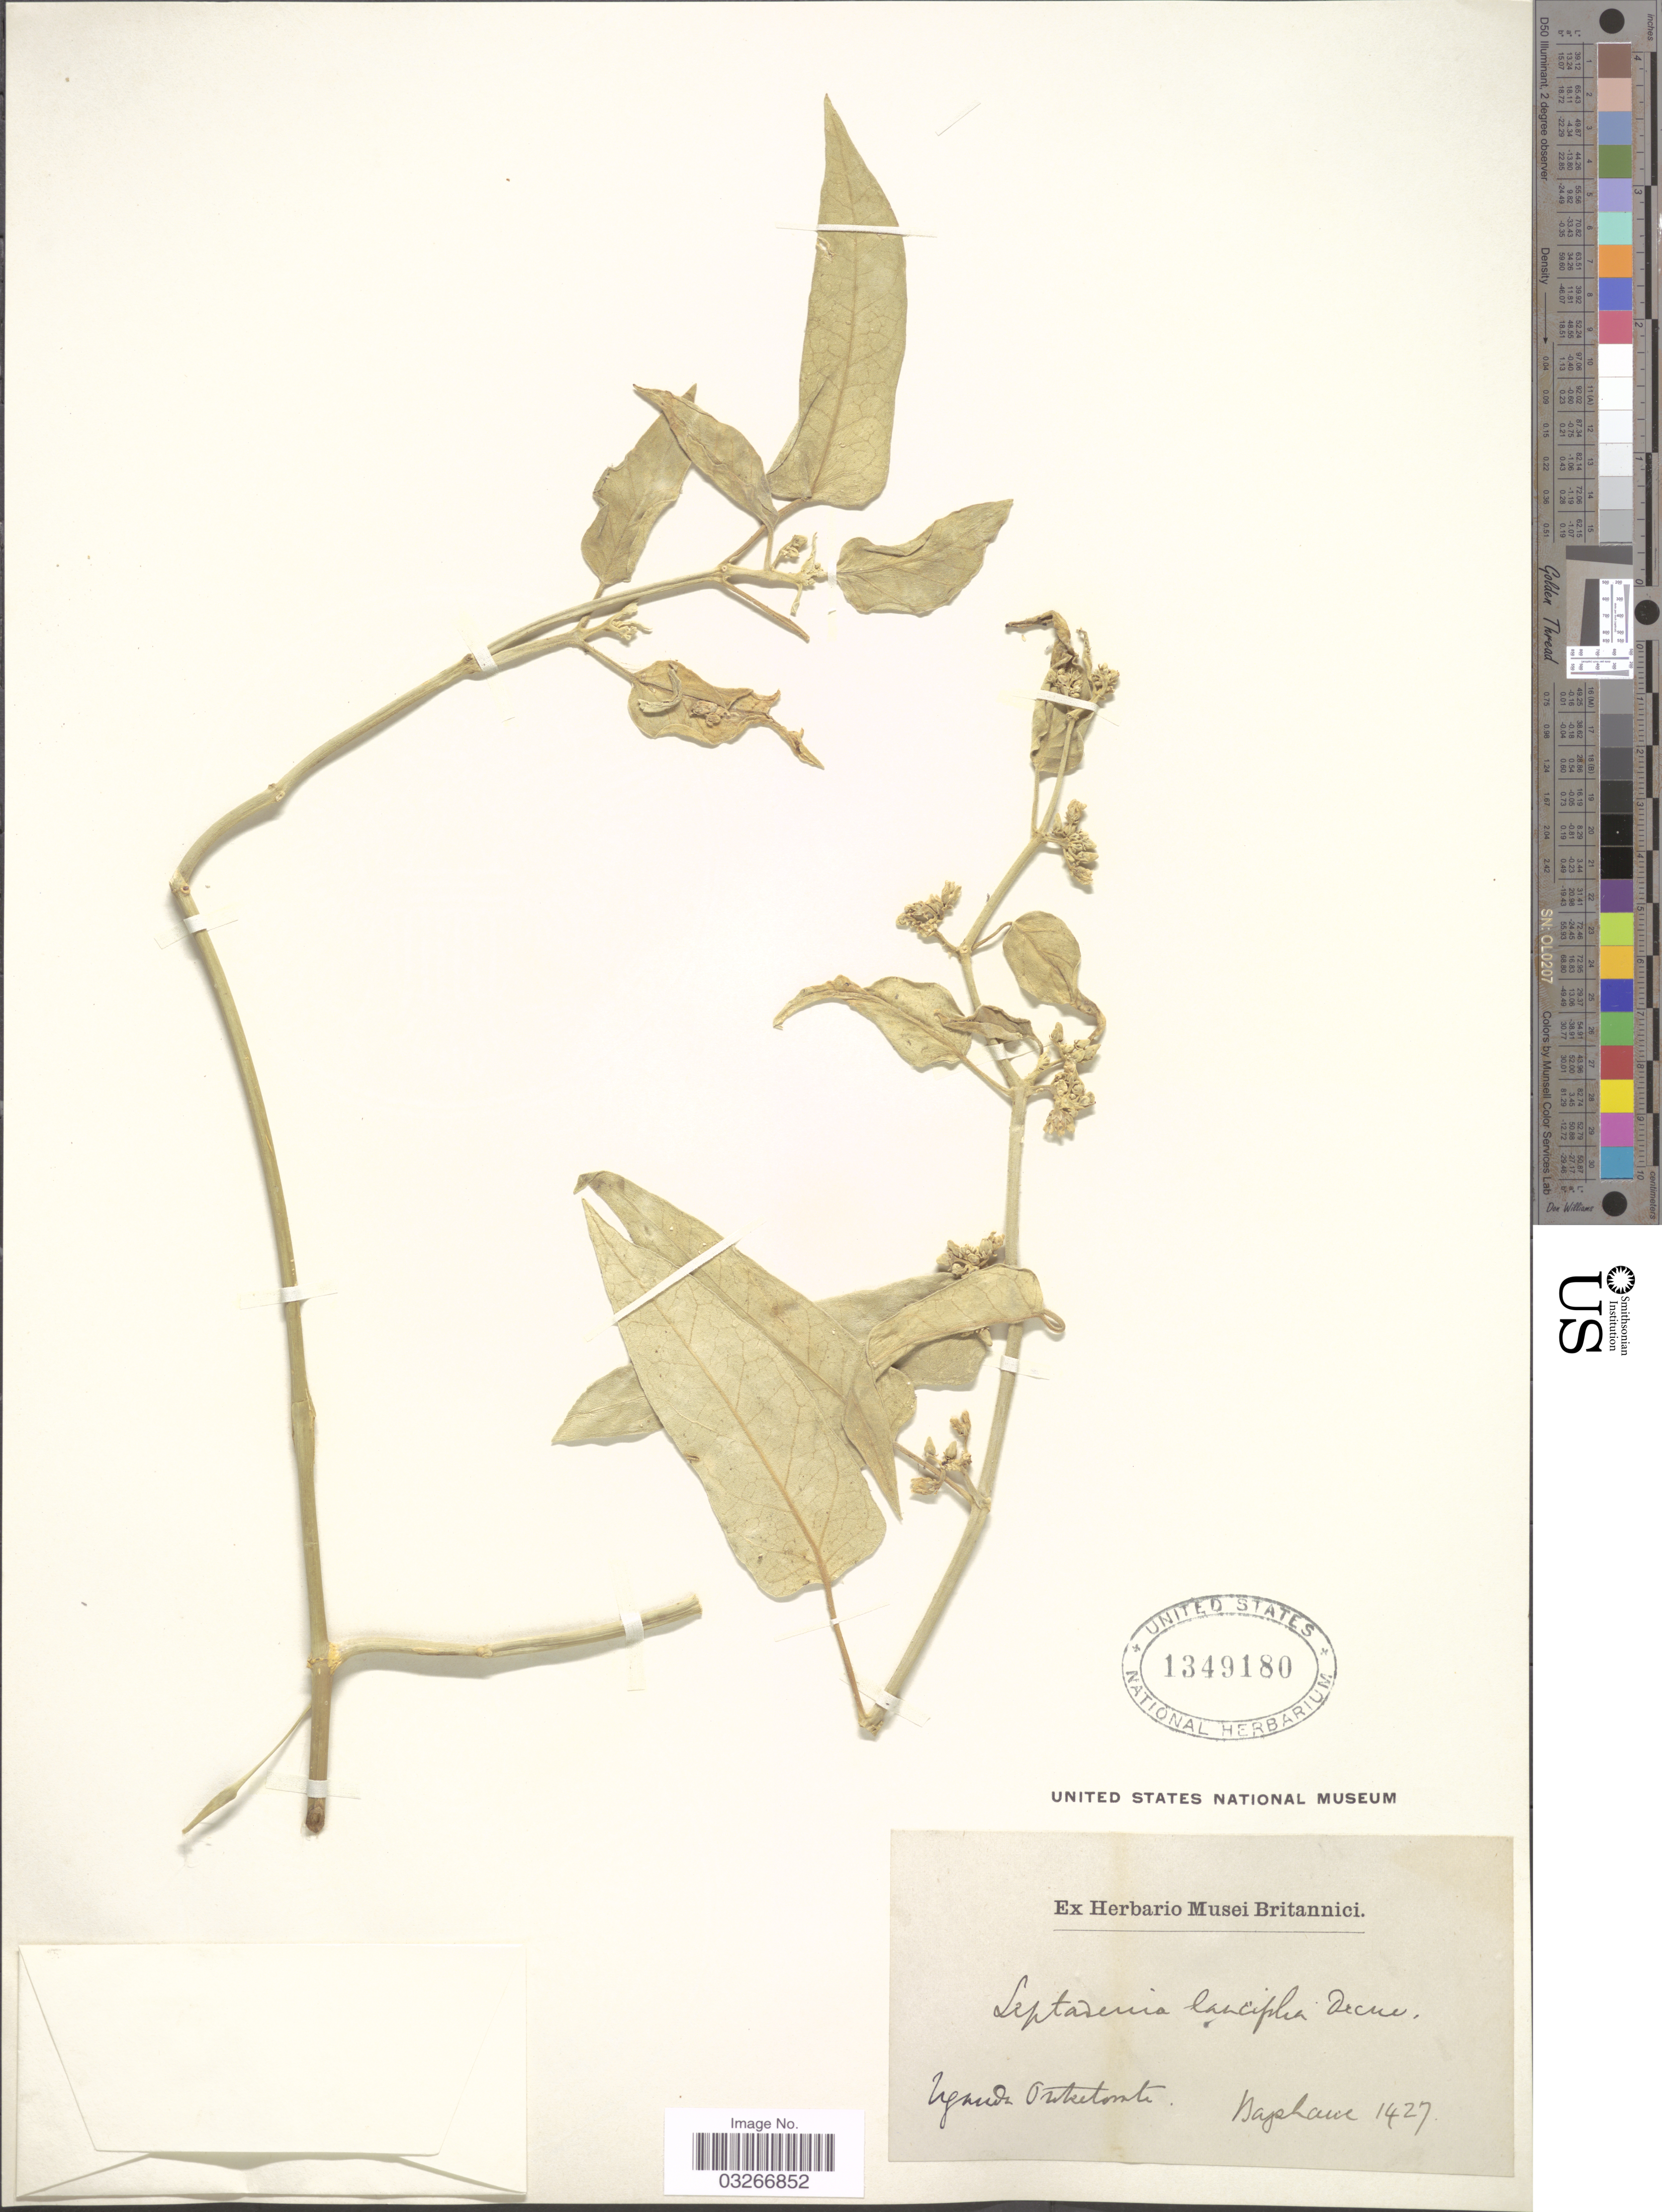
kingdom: Plantae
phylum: Tracheophyta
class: Magnoliopsida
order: Gentianales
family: Apocynaceae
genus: Leptadenia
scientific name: Leptadenia lancifolia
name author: (Schumach.) Decne.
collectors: Bagshawe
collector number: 1427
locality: Nywede Onketomte. [interpreted]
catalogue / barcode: US 1349180